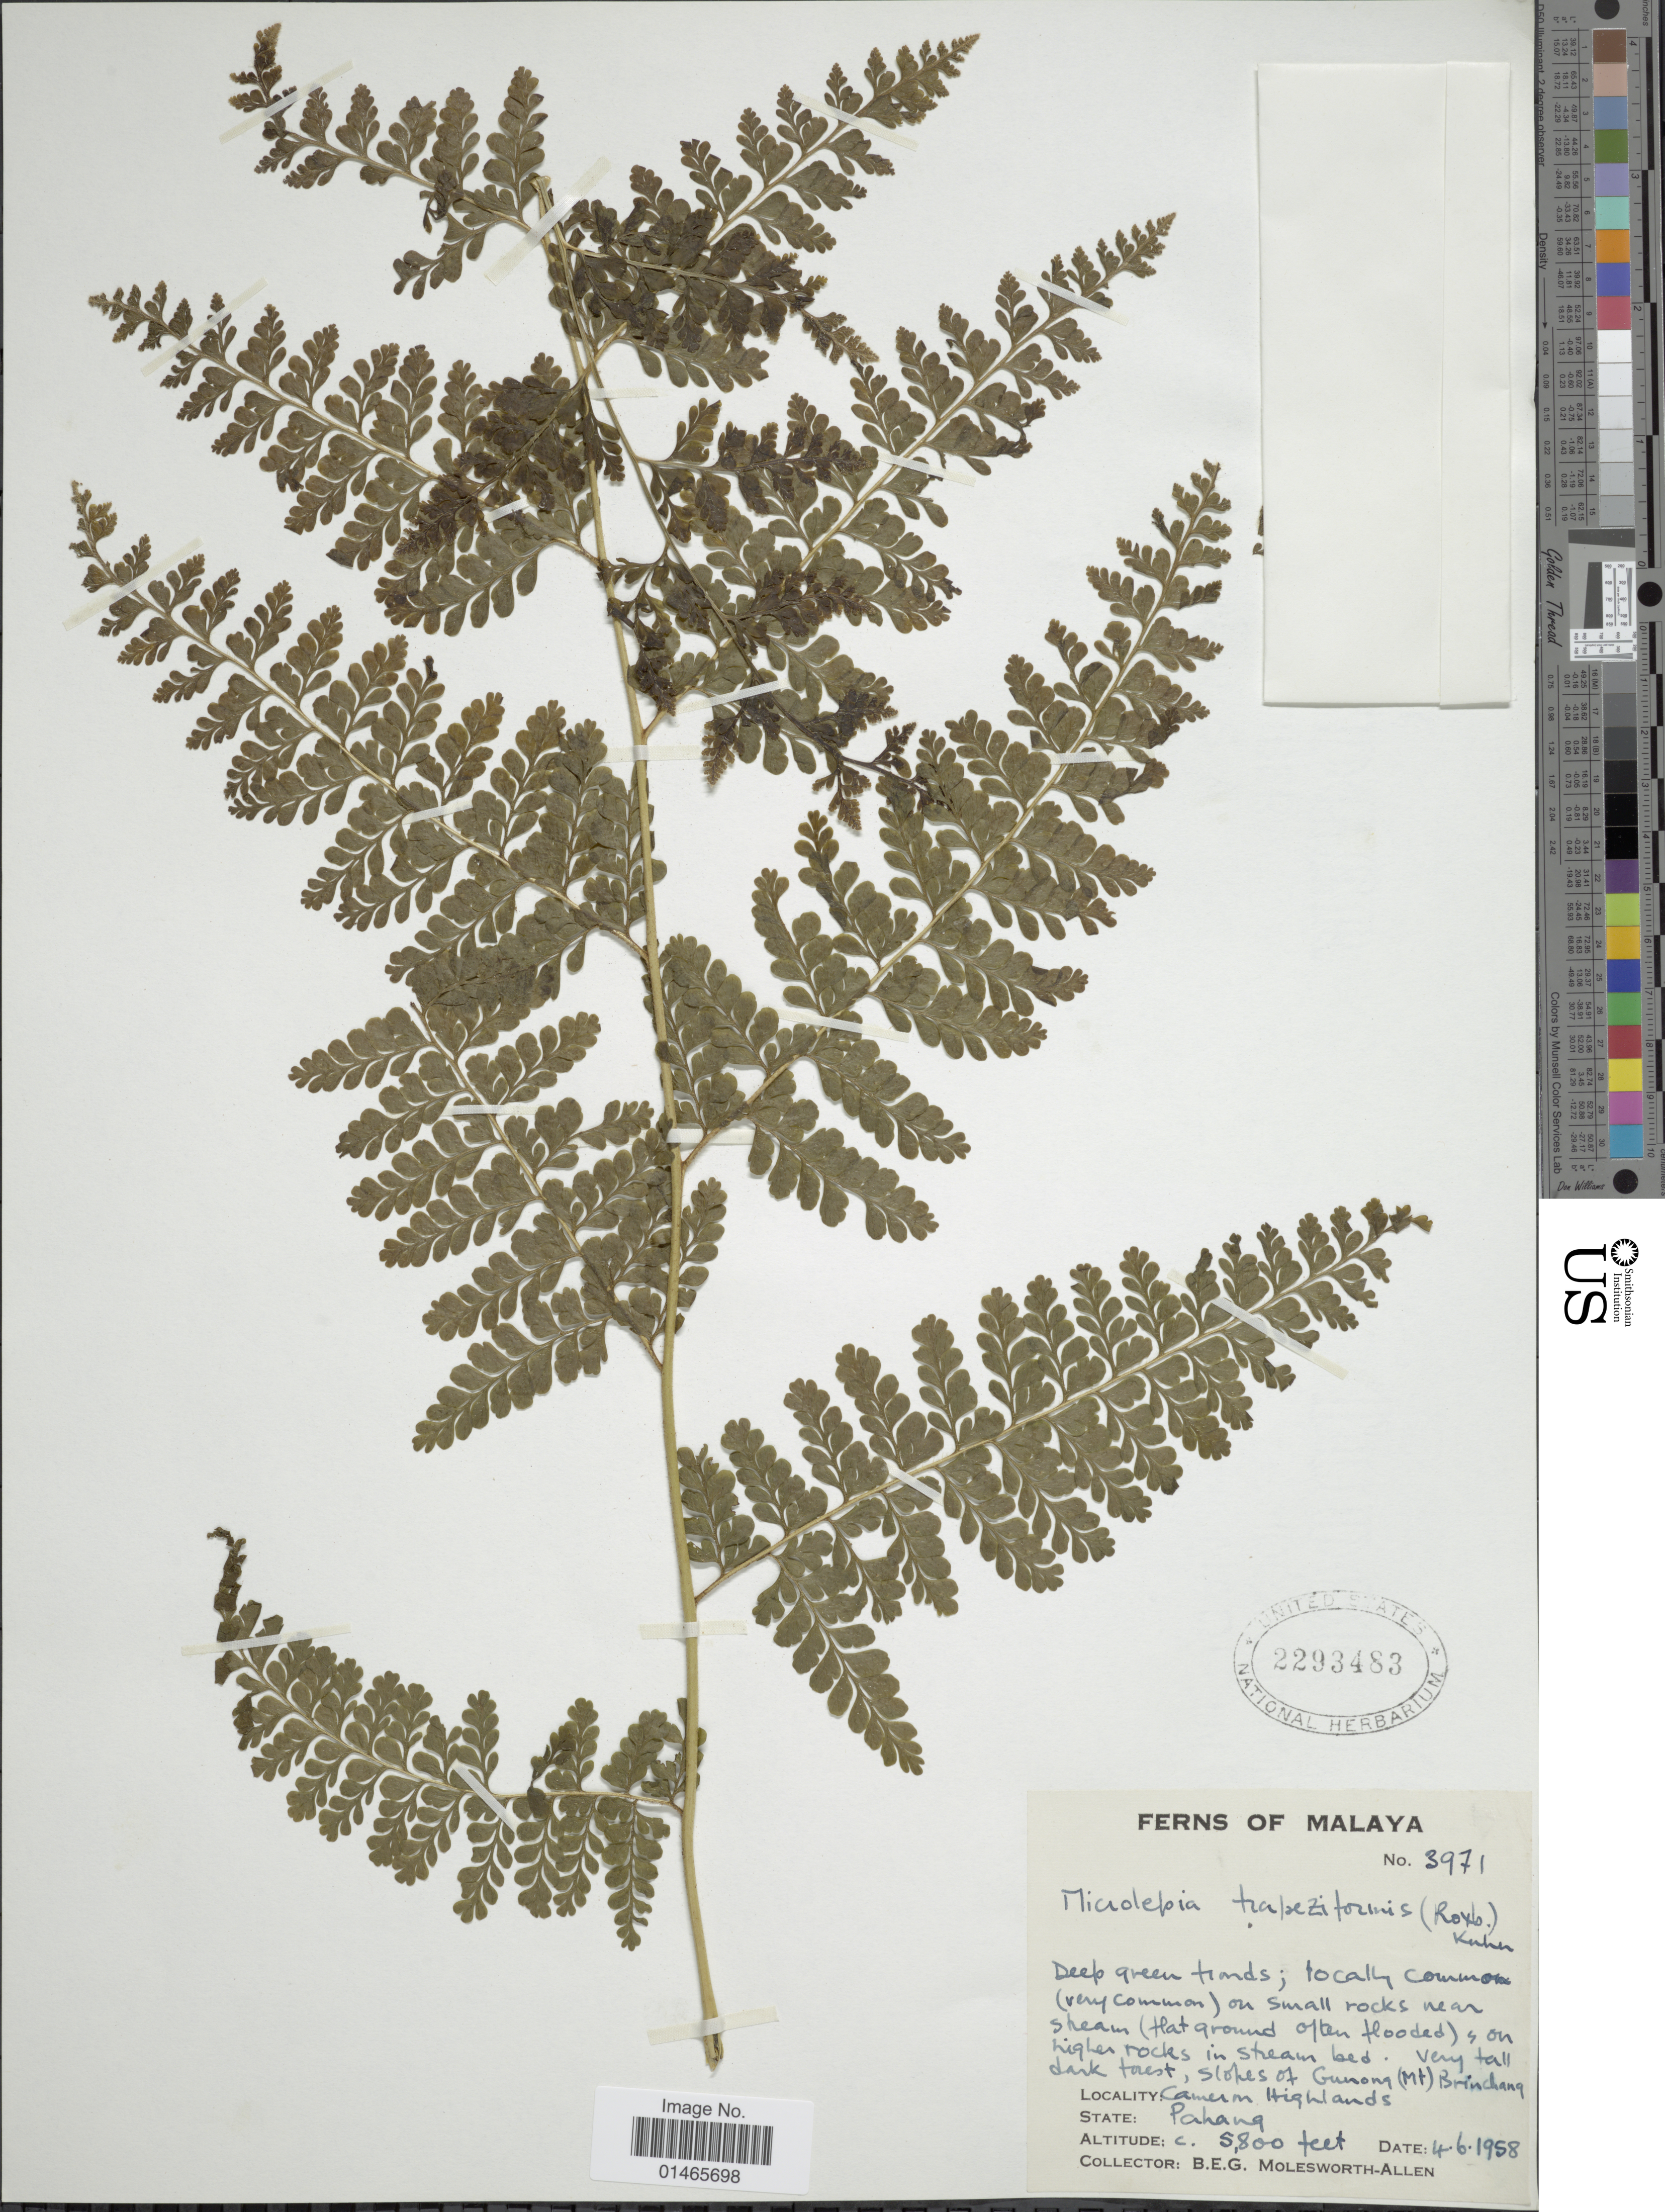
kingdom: Plantae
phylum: Tracheophyta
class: Polypodiopsida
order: Polypodiales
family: Dennstaedtiaceae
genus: Microlepia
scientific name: Microlepia rhomboidea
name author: (Wall. ex Kunze) Prantl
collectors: B. E. G. Molesworth-Allen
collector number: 3971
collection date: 1958-06-04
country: Malaysia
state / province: Pahang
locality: Cameron Highlands, slopes of Gunong (Mt.) Brinchang.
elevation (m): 1768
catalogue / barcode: US 2293483